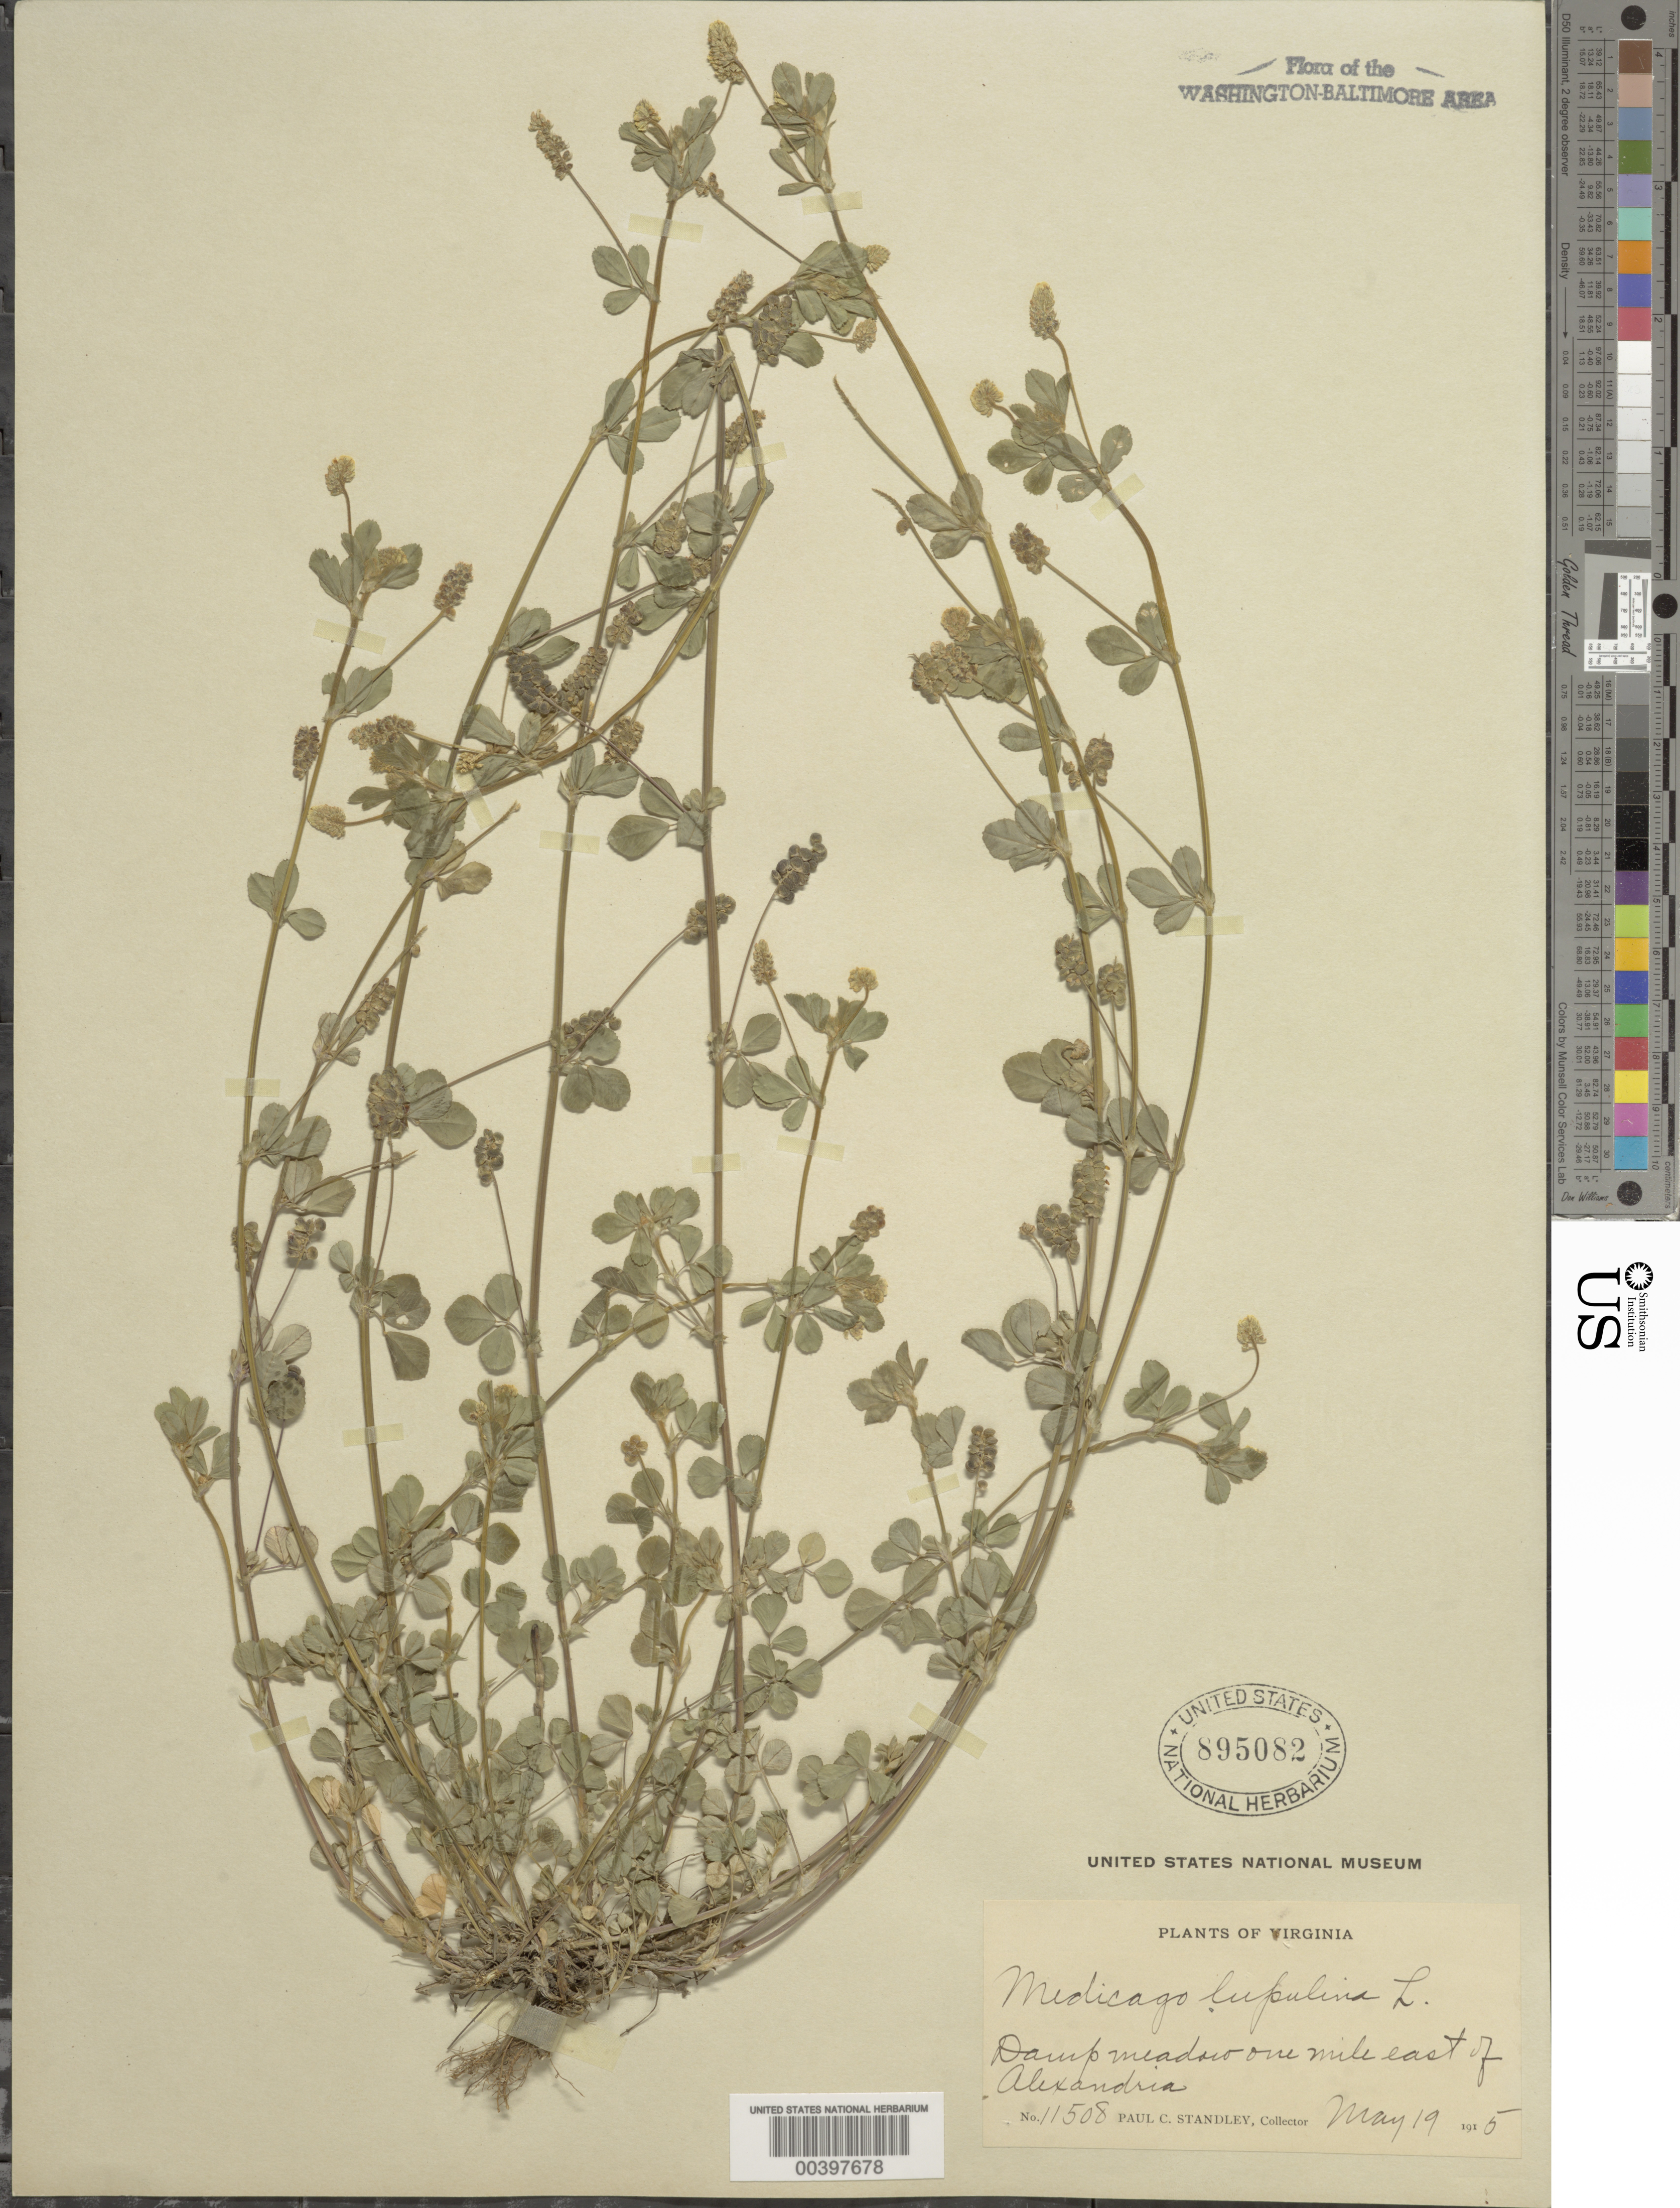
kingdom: Plantae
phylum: Tracheophyta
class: Magnoliopsida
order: Fabales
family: Fabaceae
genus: Medicago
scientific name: Medicago lupulina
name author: L.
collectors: P. C. Standley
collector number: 11508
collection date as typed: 19 May 1915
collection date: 1915-05-19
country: United States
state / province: Virginia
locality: East of Alexandria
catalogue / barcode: US 895082